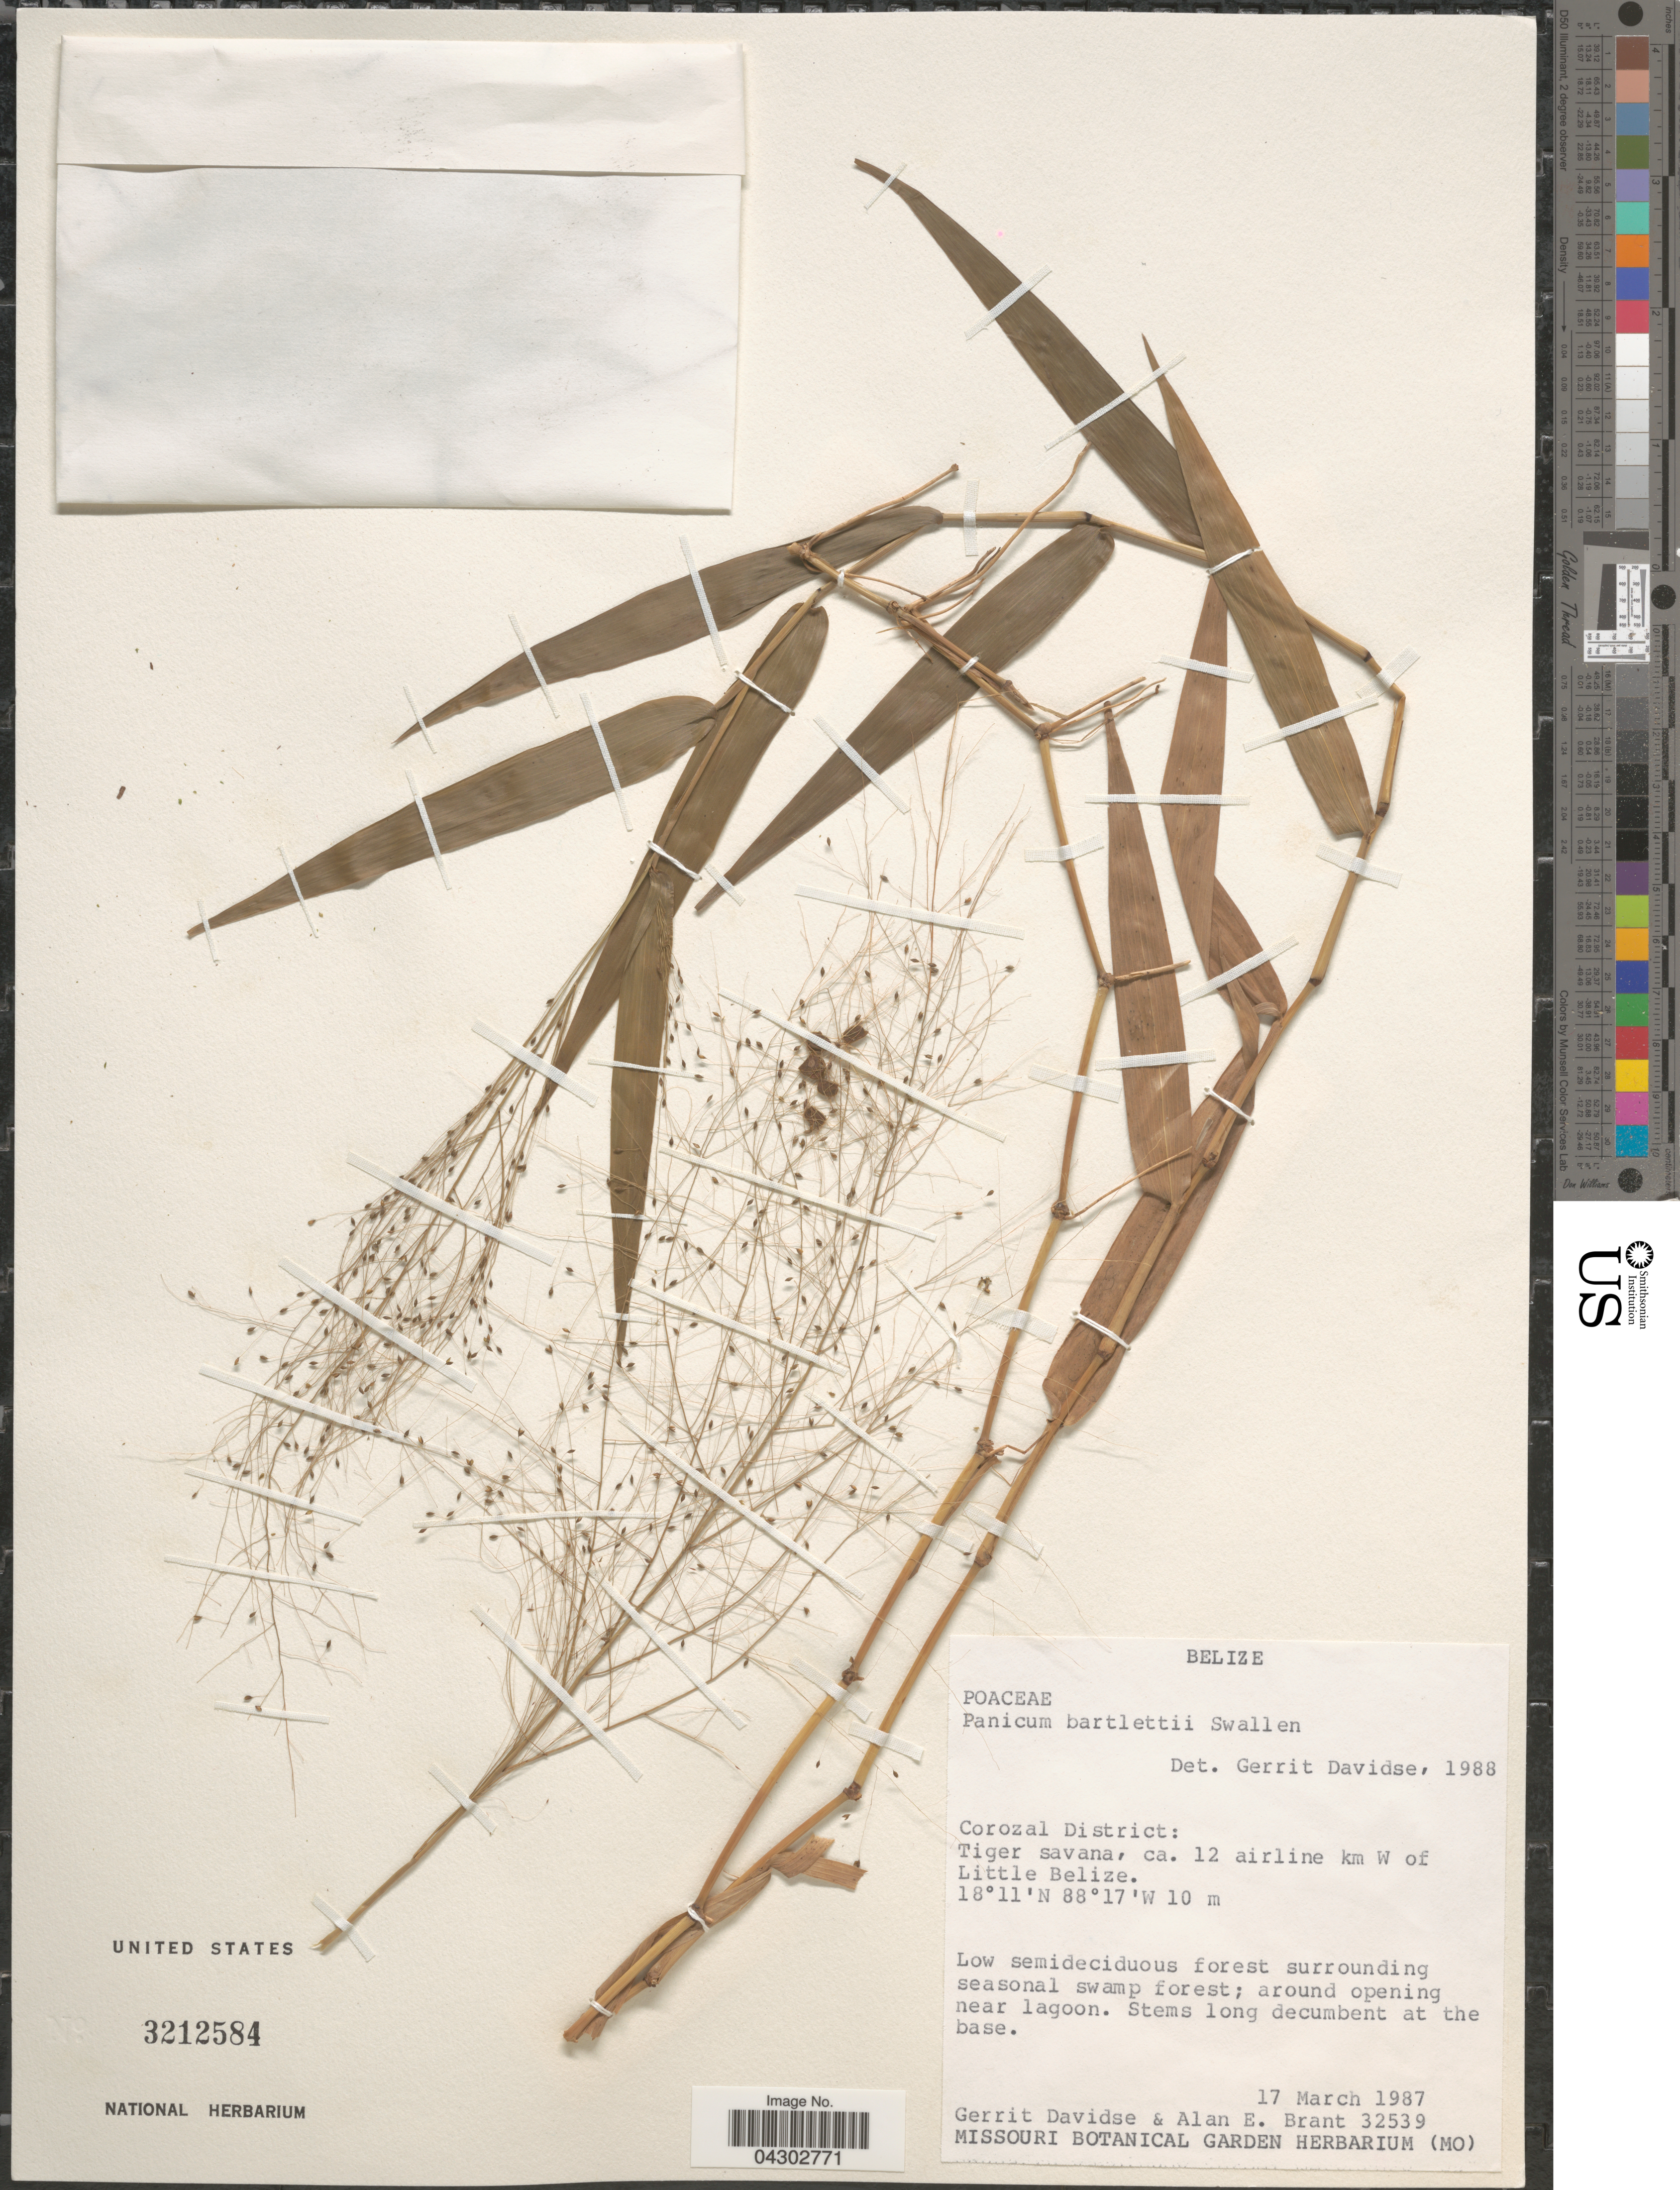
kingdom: Plantae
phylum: Tracheophyta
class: Liliopsida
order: Poales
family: Poaceae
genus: Panicum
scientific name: Panicum bartlettii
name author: Swallen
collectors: G. Davidse & A. Brant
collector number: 32539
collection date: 1987-03-17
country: Belize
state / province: Corozal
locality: Corozal District. Tiger savana, ca. 12 airline km W of Little Belize.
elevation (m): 10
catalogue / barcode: US 3212584